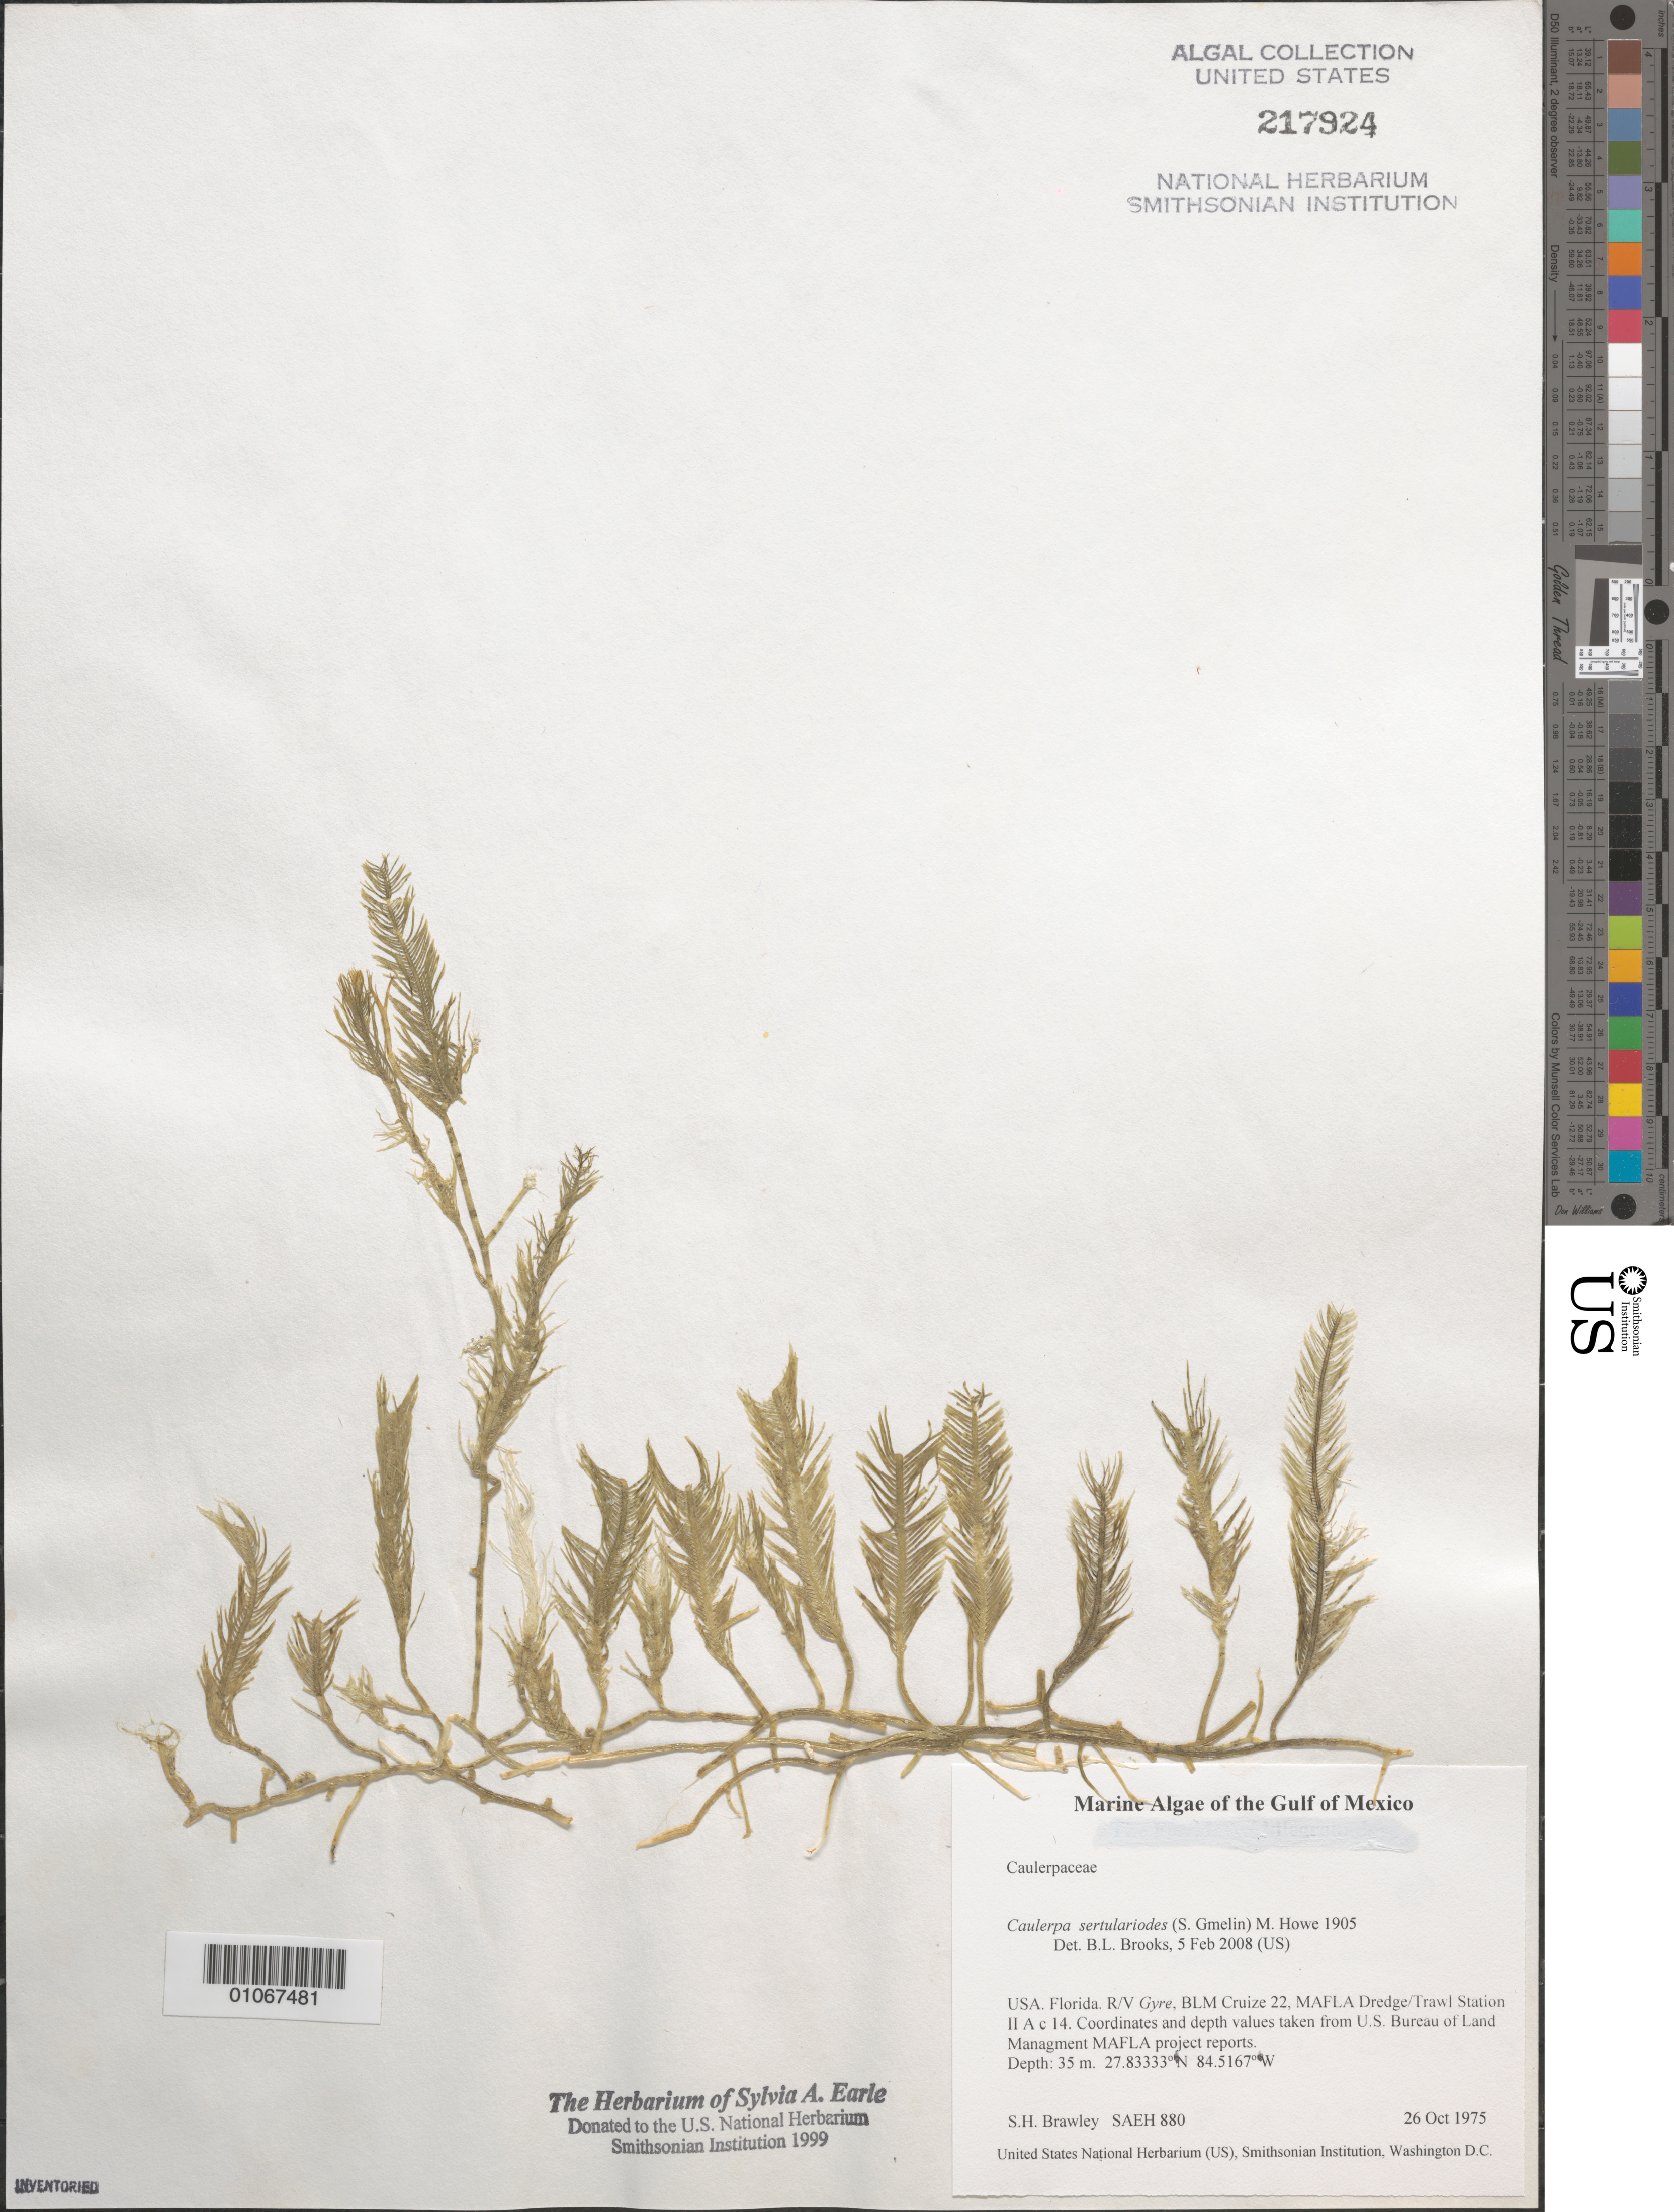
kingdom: Plantae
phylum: Chlorophyta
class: Ulvophyceae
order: Bryopsidales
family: Caulerpaceae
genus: Caulerpa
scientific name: Caulerpa sertularioides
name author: (S.G. Gmel.) M. Howe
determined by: Brooks, B. L., (BOT), Smithsonian Institution - National Museum of Natural History (UNITED STATES)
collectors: S. Brawley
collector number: SAEH 880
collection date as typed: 26 Oct 1975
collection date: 1975-10-26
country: United States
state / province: Florida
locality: Gulf of Mexico, Florida Middle Grounds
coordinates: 27.83333 N, 84.5167 W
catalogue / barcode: US 217924